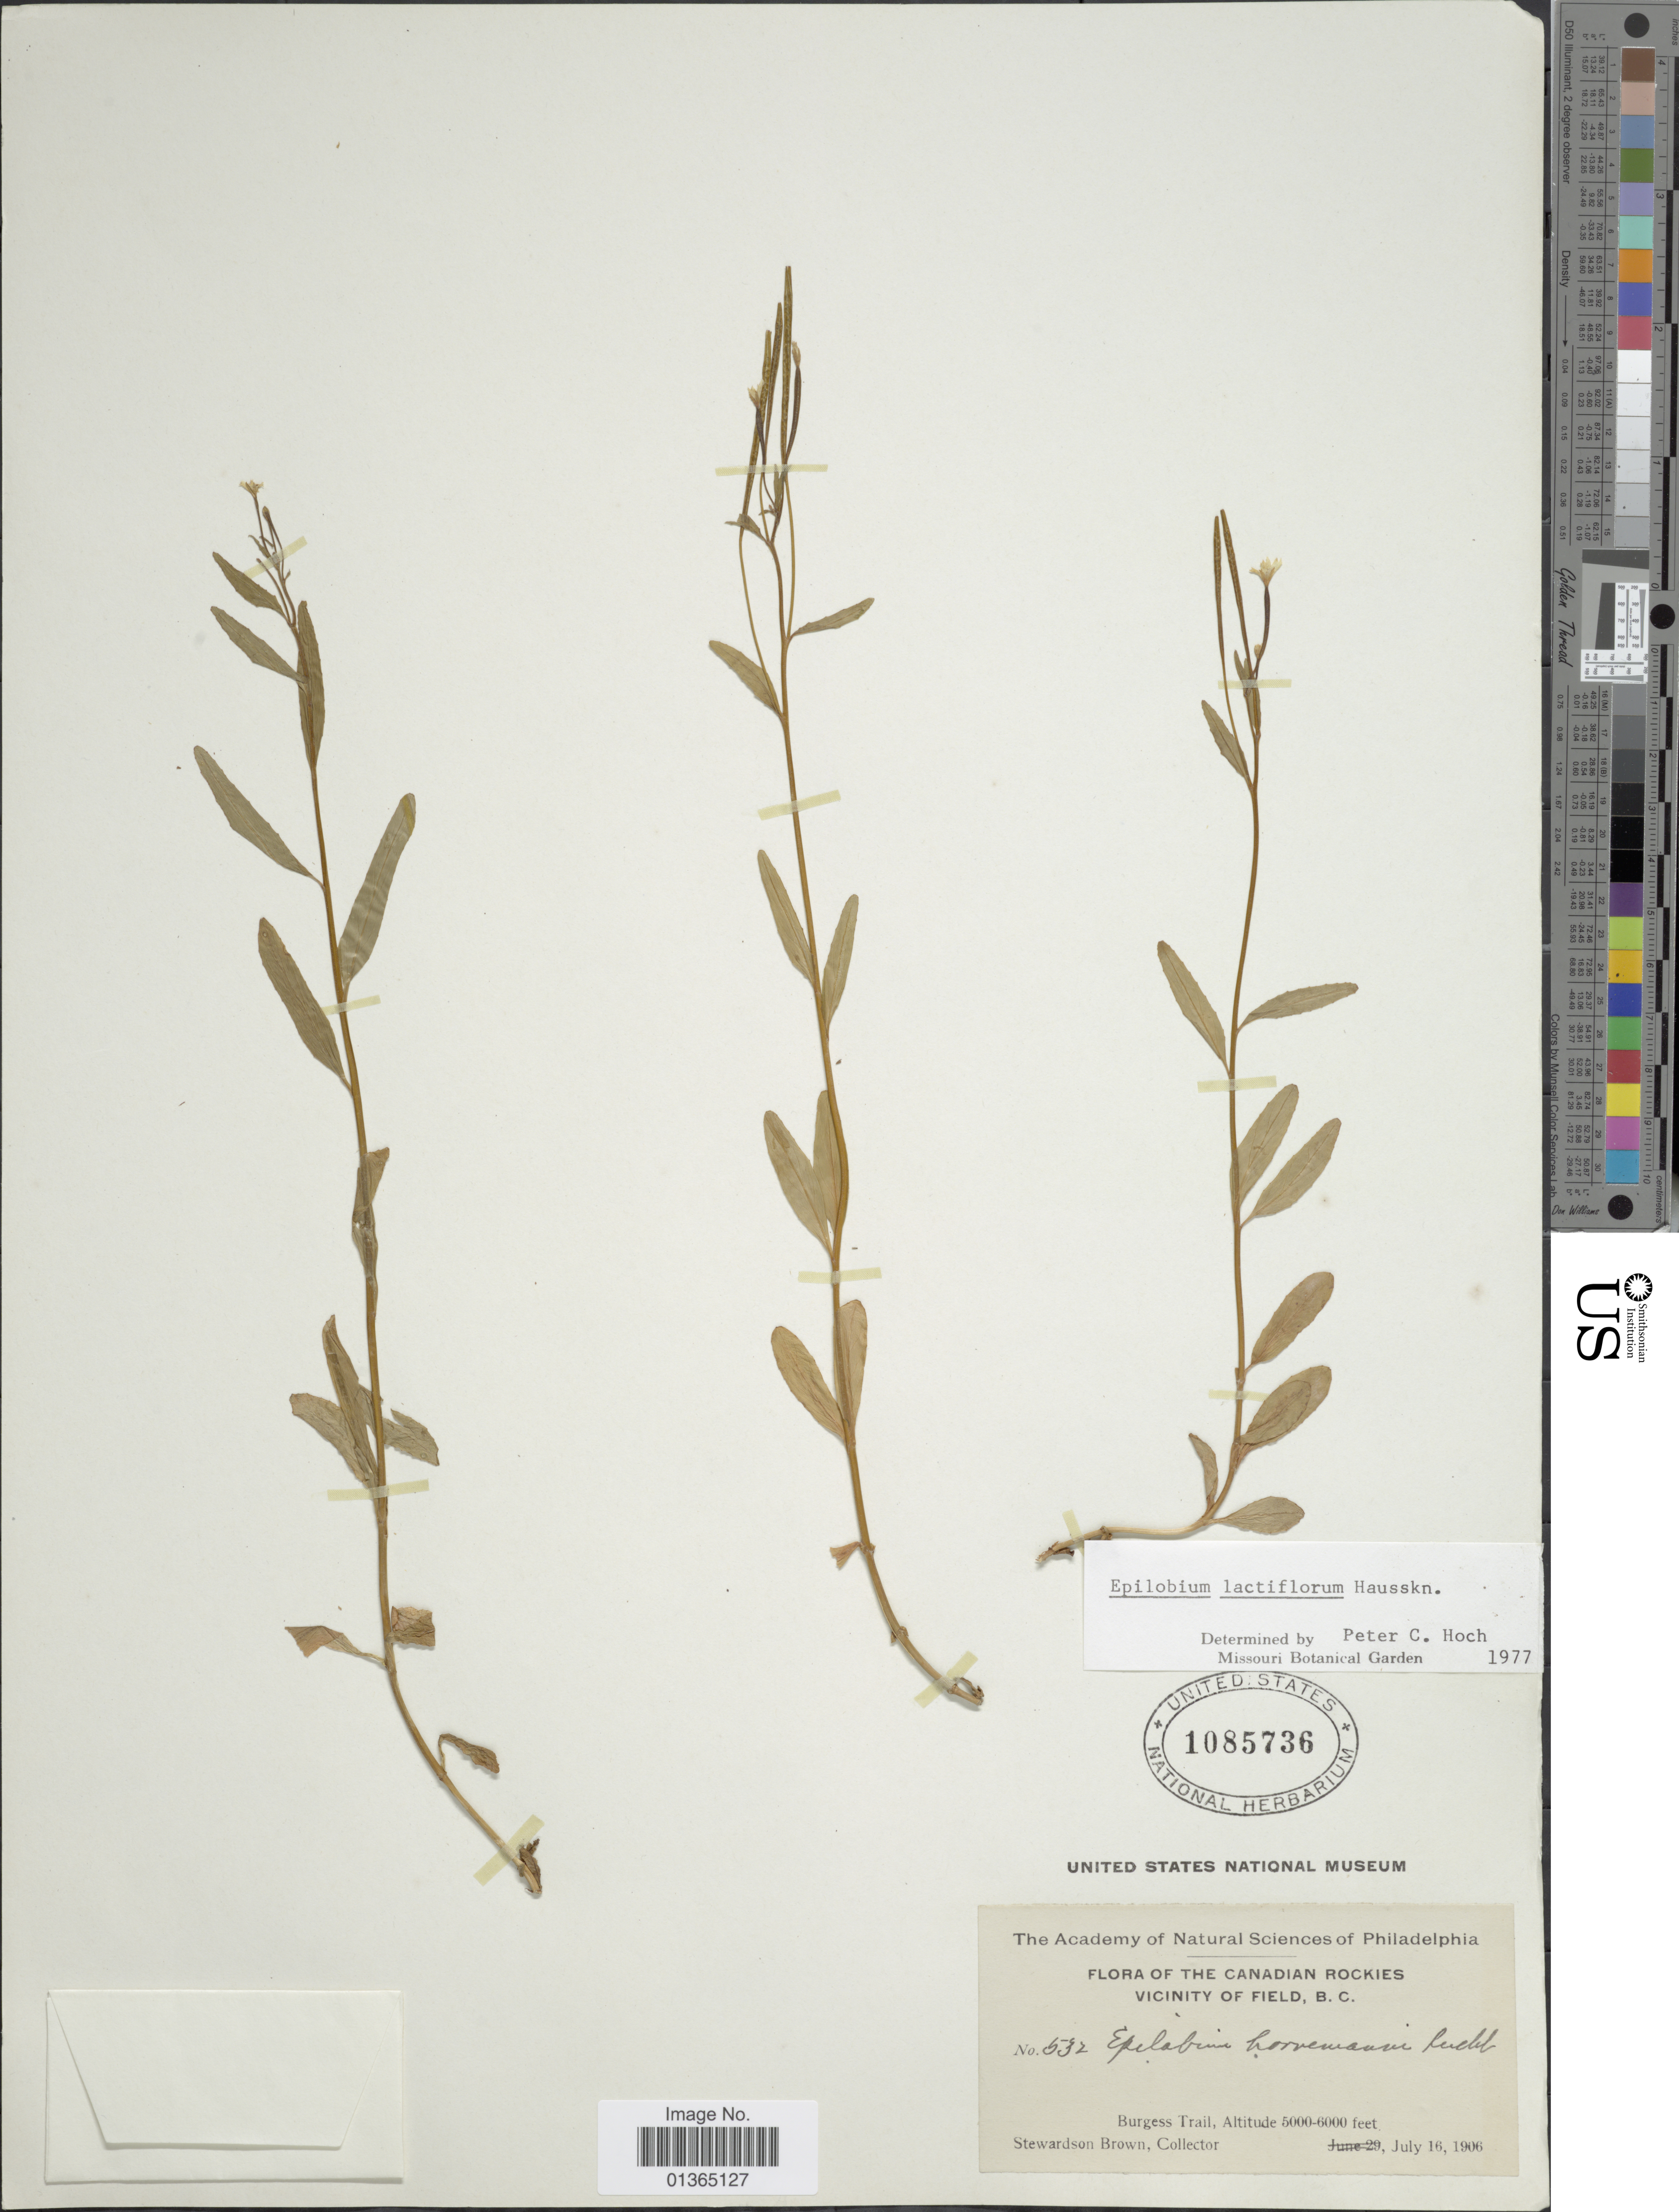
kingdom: Plantae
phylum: Tracheophyta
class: Magnoliopsida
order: Myrtales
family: Onagraceae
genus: Epilobium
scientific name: Epilobium lactiflorum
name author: Hausskn.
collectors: S. Brown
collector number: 532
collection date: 1906-07-16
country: Canada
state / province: British Columbia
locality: Canadian Rockies vicinity of field. Burgess Trail.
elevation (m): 1524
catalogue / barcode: US 1085736